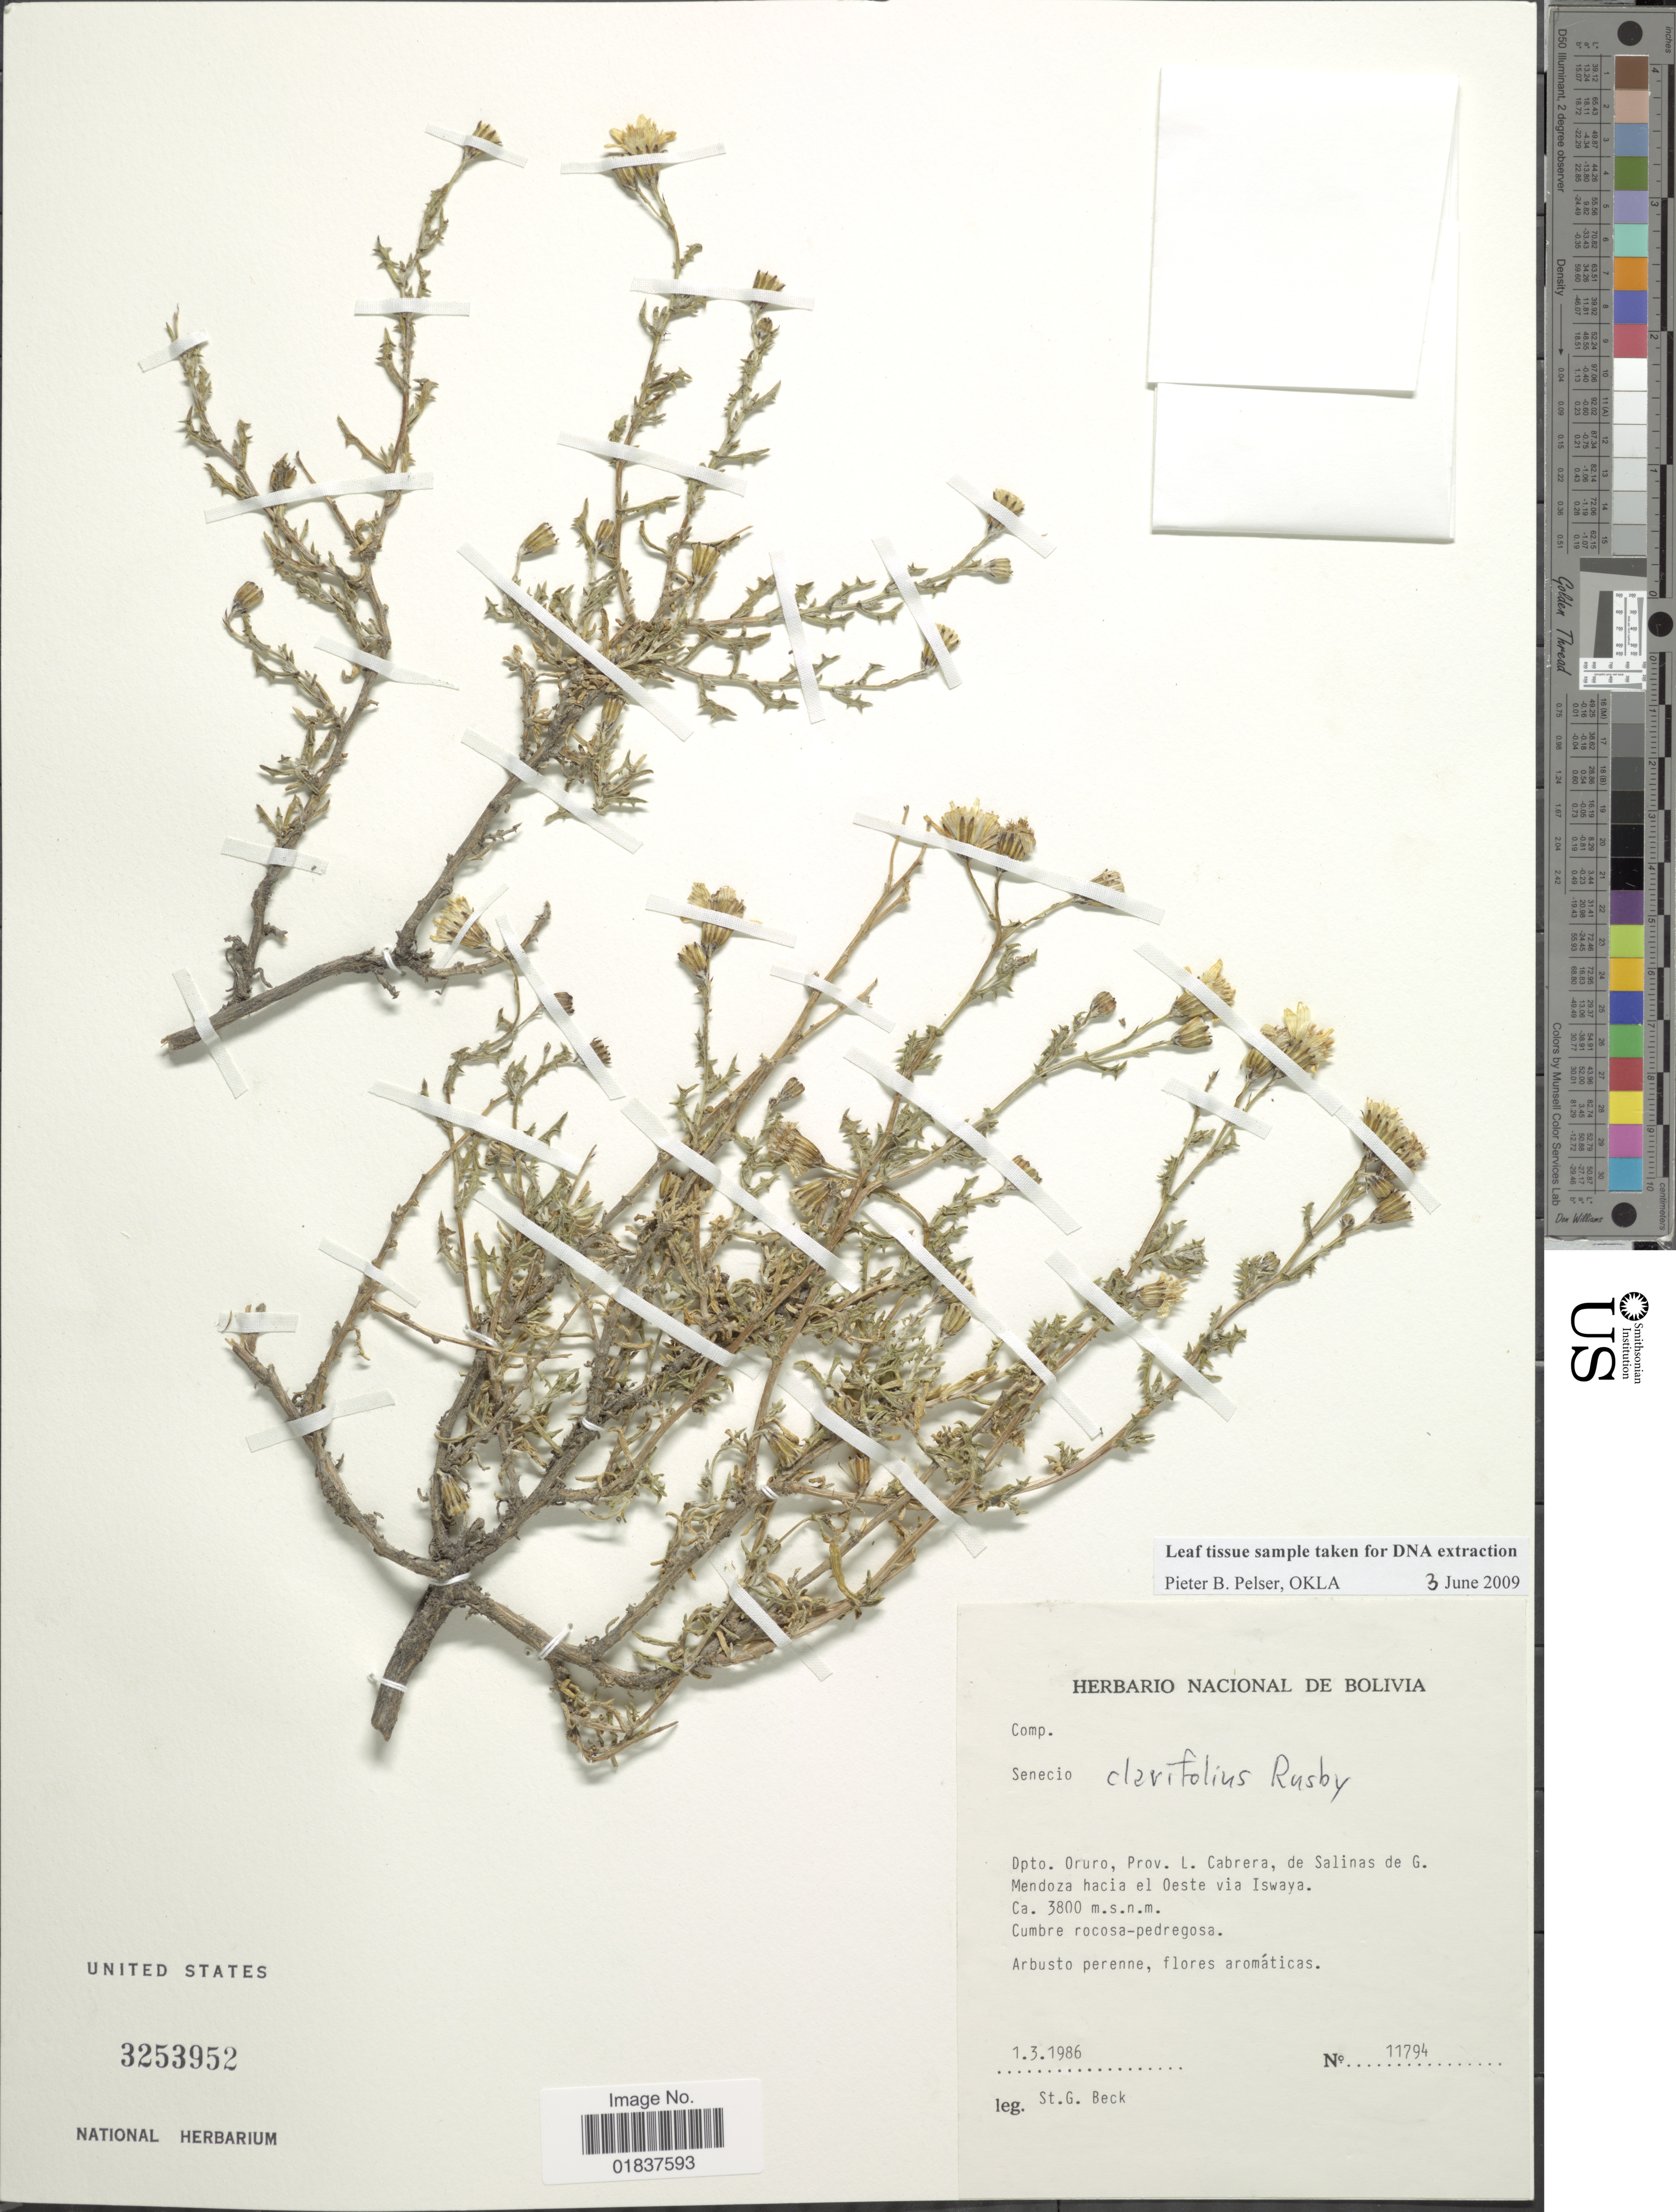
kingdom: Plantae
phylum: Tracheophyta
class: Magnoliopsida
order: Asterales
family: Asteraceae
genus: Senecio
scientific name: Senecio potosianus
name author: Klatt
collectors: S. G. Beck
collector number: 11794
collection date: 1986-03-01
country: Bolivia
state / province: Oruro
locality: Dpto. Oruro, Prov. L. Cabrera, de Salinas de G. Mendoza hacia el Oeste via Iswaya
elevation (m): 3800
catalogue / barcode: US 3253952